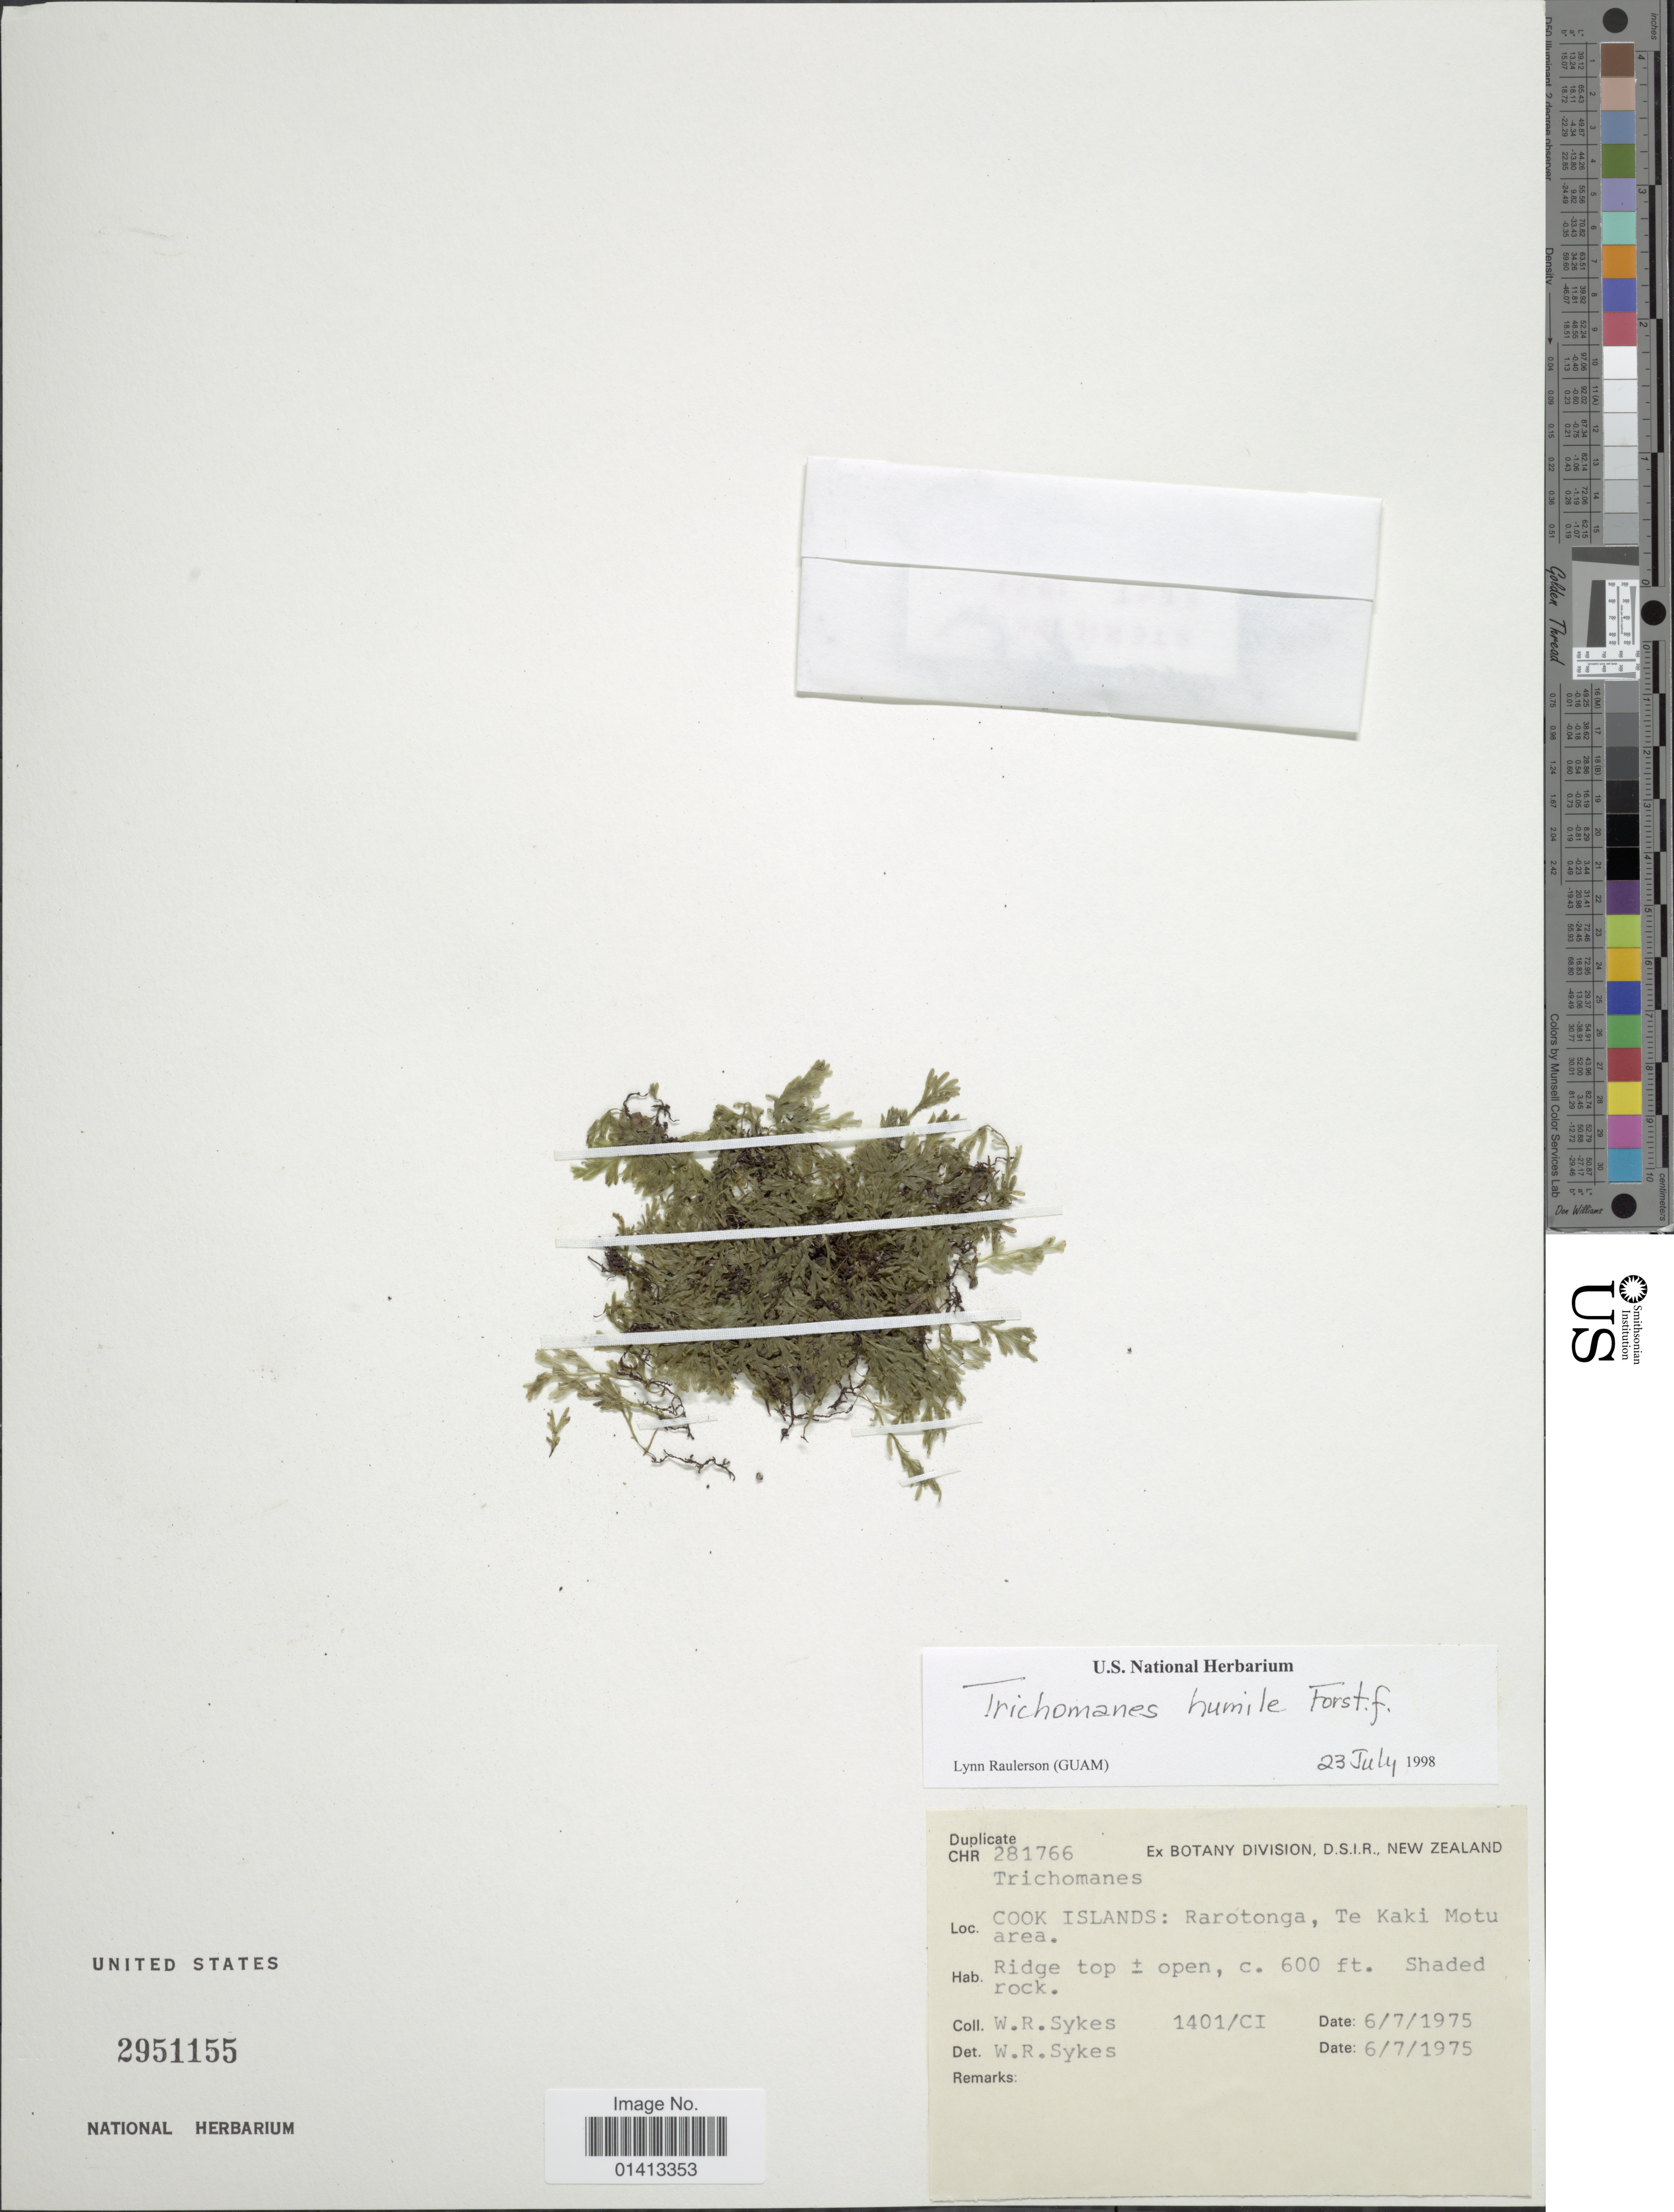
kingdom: Plantae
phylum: Tracheophyta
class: Polypodiopsida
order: Hymenophyllales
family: Hymenophyllaceae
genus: Crepidomanes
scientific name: Crepidomanes humilis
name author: (G. Forst.) Bosch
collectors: W. R. Sykes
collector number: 1401/CI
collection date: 1975-07-06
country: Cook Islands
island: Rarotonga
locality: Rarotonga, Te Kaki Moyu aea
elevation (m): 183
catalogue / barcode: US 2951155